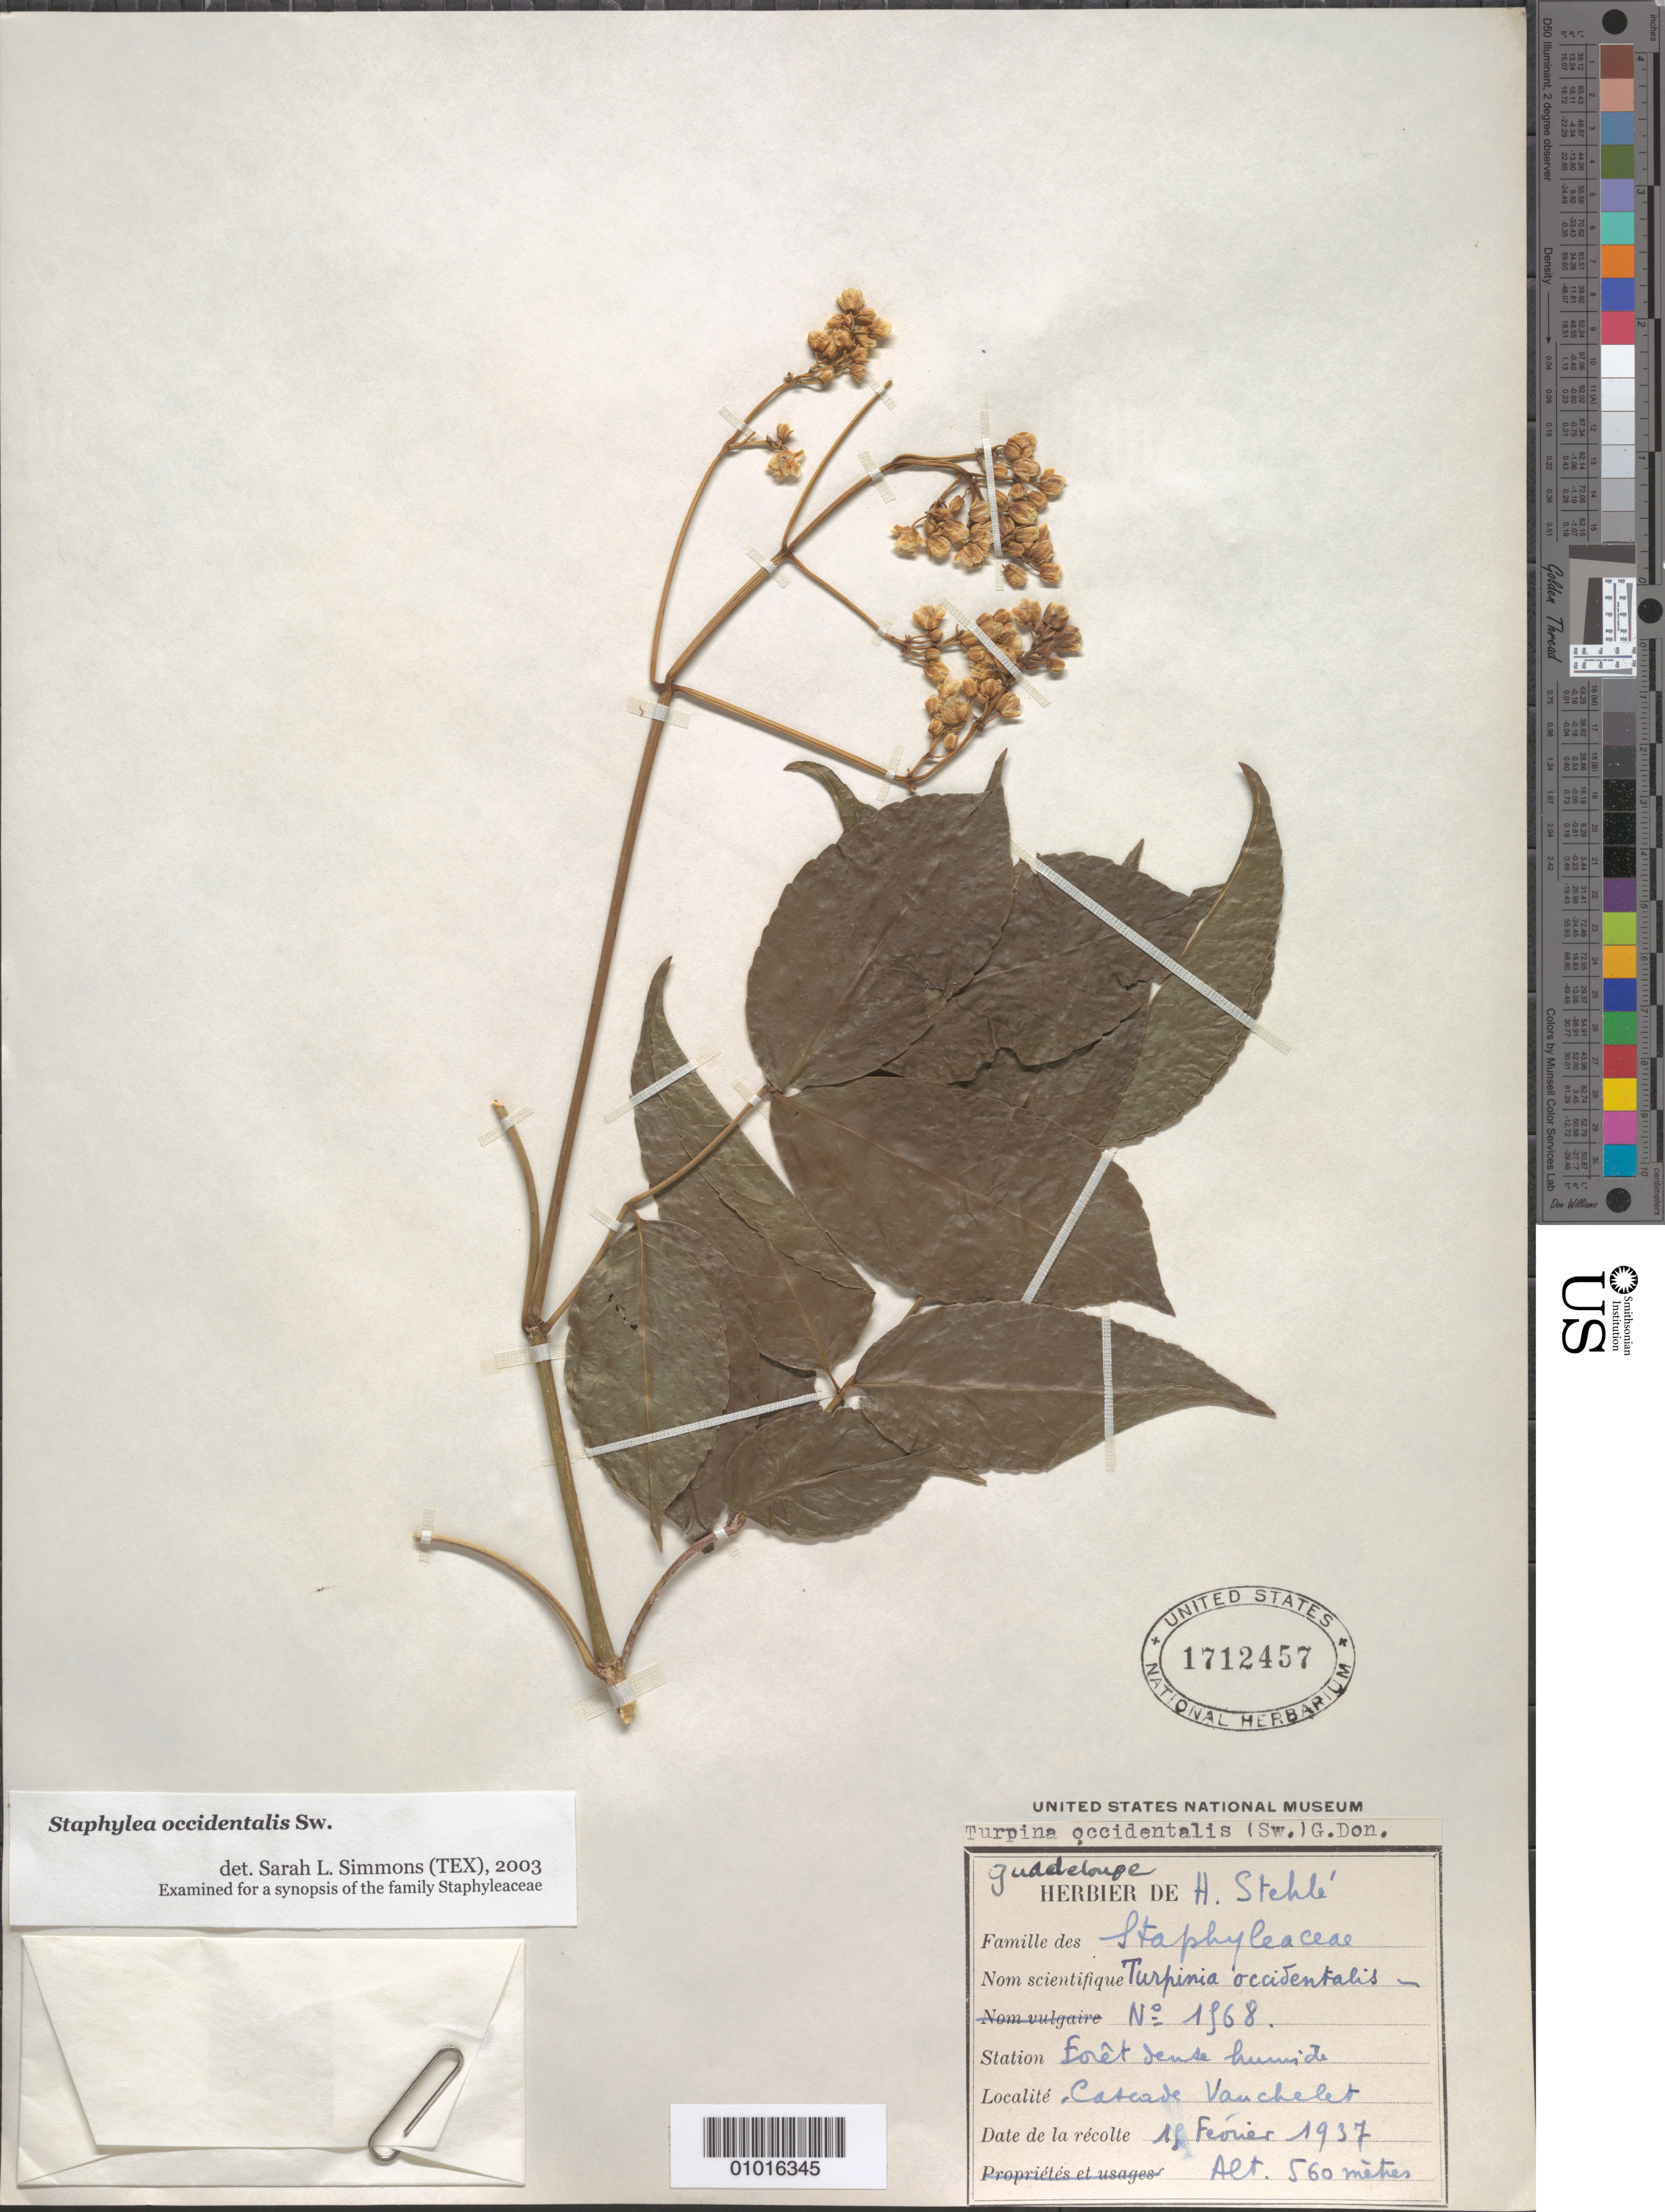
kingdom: Plantae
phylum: Tracheophyta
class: Magnoliopsida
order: Crossosomatales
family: Staphyleaceae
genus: Staphylea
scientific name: Staphylea occidentalis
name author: Sw.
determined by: Simmons, S. L.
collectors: H. Stehlé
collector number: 1568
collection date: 1937-02-15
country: Guadeloupe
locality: Cascade Vauchelet.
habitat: Forêt dense humide.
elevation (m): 560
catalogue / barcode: US 1712457